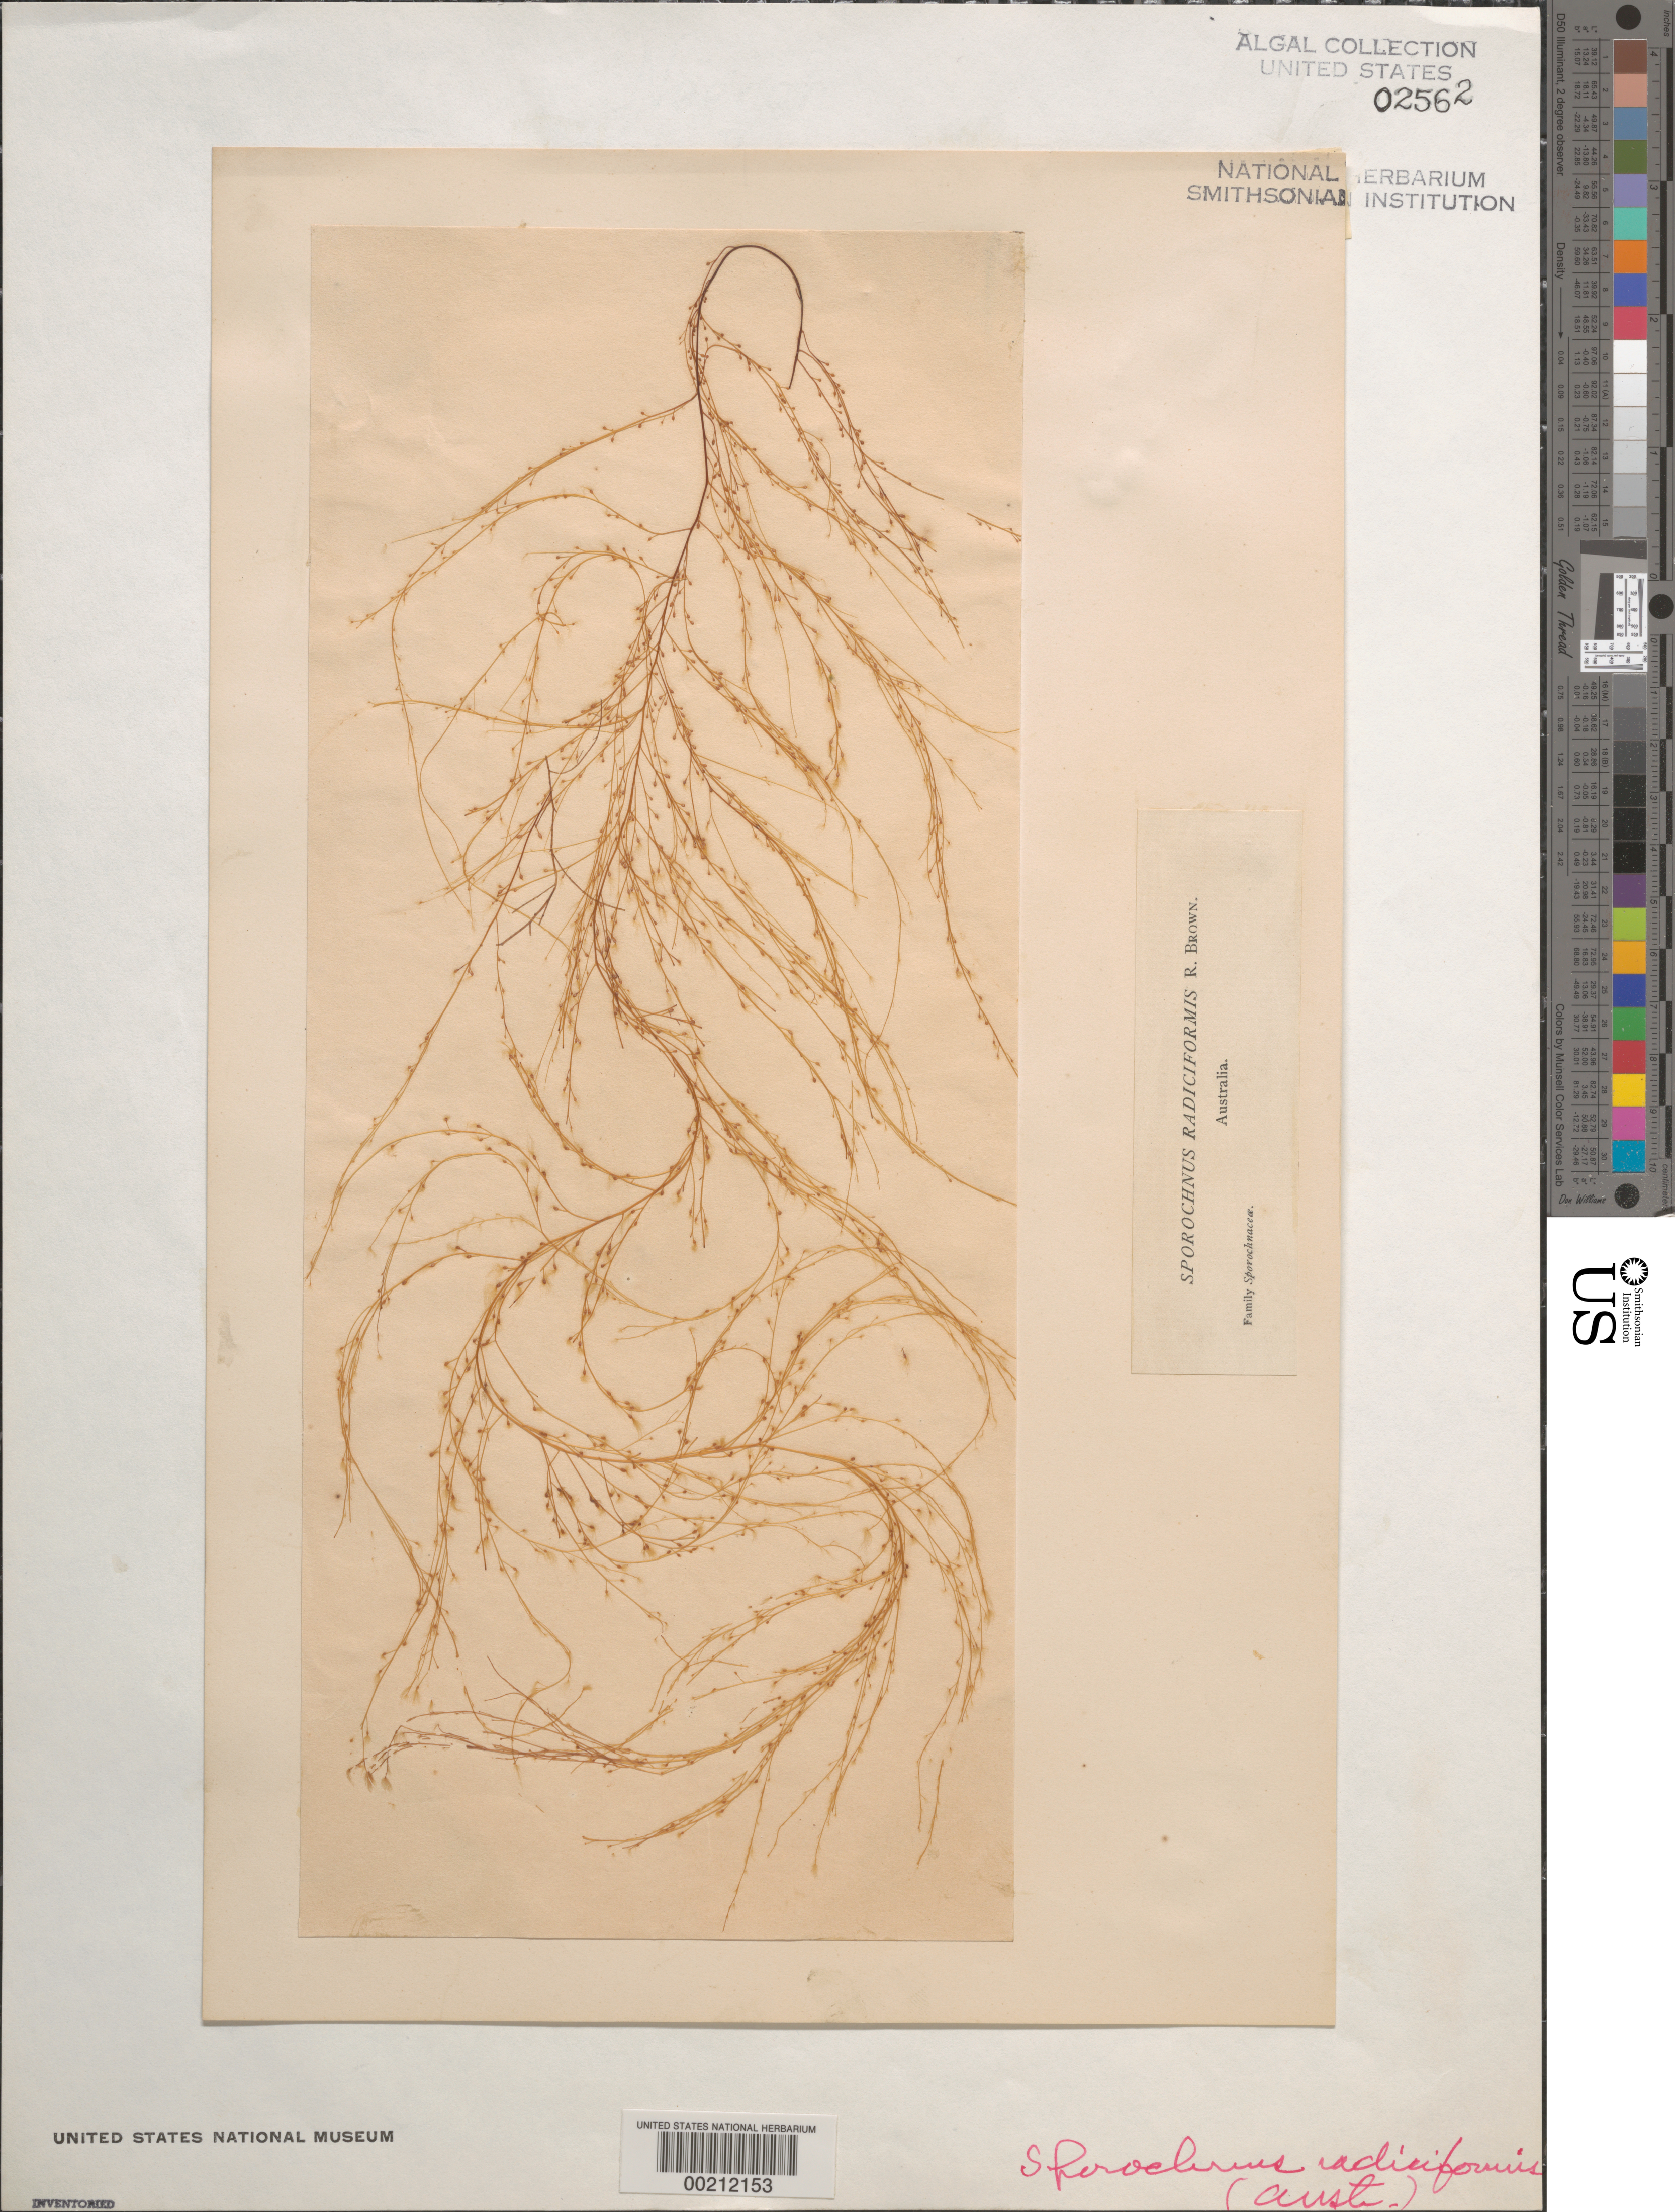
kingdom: Chromista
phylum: Ochrophyta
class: Phaeophyceae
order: Sporochnales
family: Sporochnaceae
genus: Sporochnus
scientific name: Sporochnus radiciformis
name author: (R. Br. ex Turner) C. Agardh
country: Australia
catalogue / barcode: US 2562